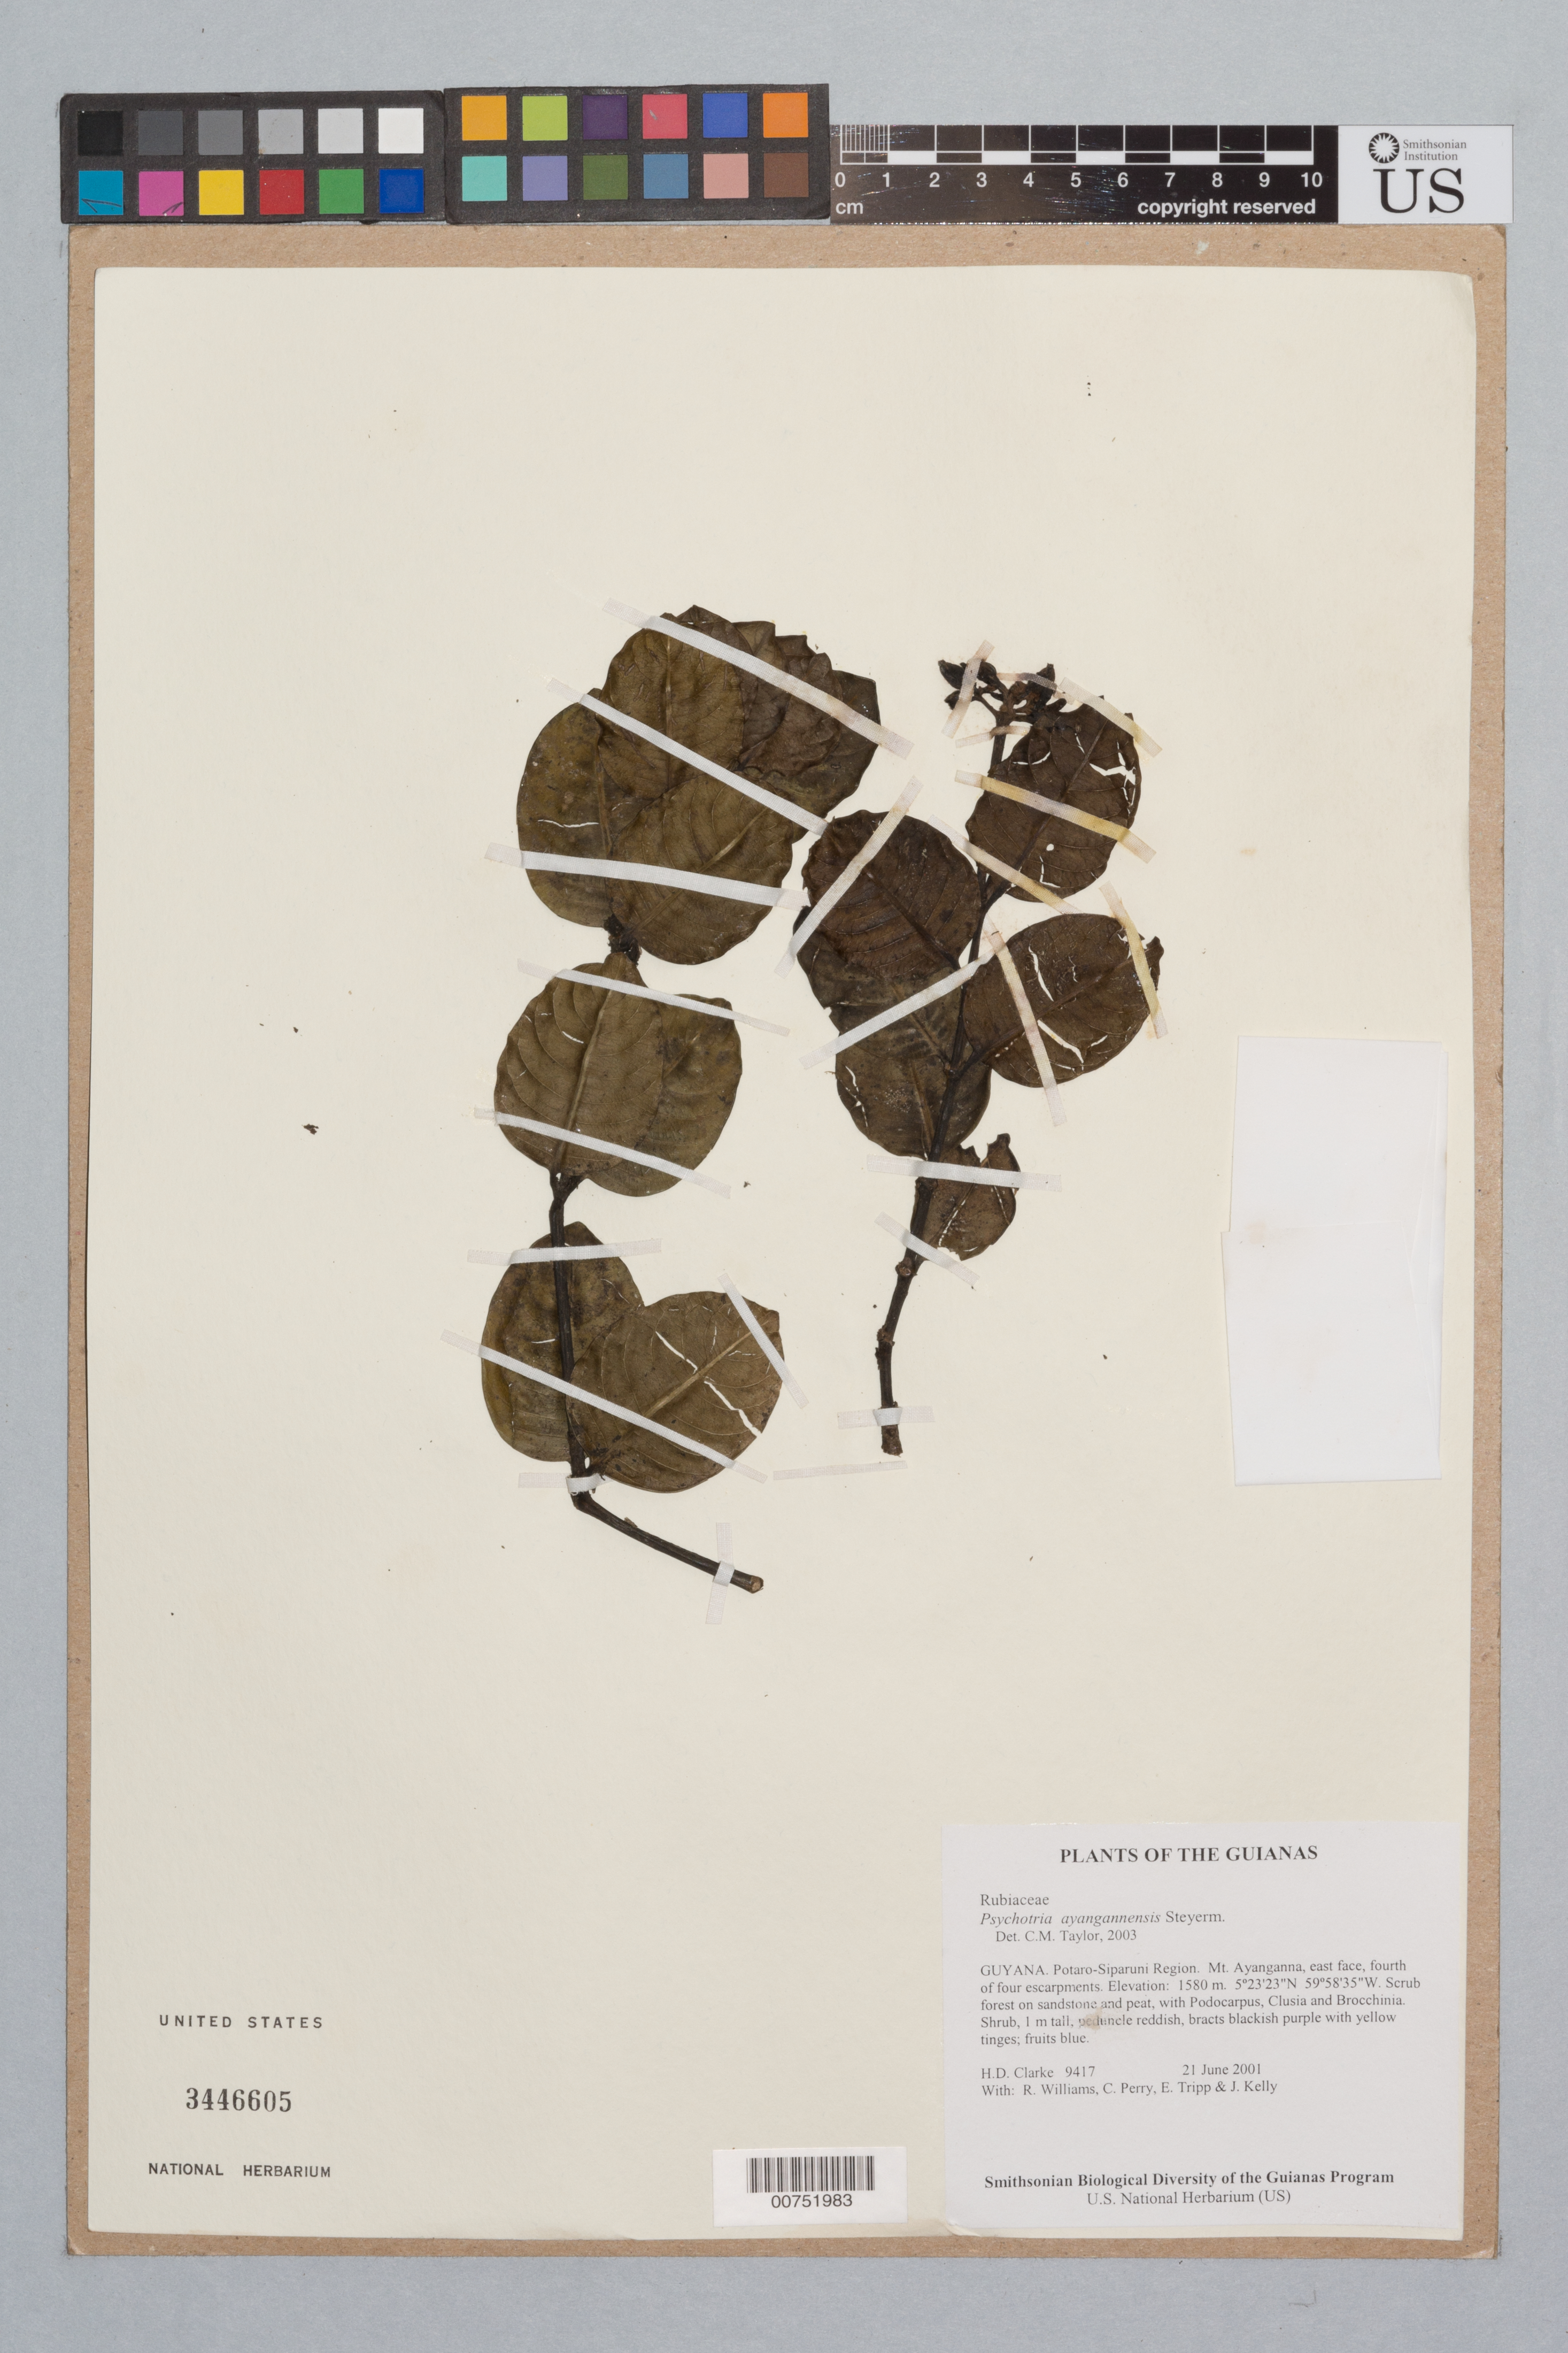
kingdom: Plantae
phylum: Tracheophyta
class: Magnoliopsida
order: Gentianales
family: Rubiaceae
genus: Palicourea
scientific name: Palicourea ayangannensis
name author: (Steyerm.) Delprete & J.H. Kirkbr.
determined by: Kirkbride, J. H., Jr.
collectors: H. D. Clarke, R. Williams, C. Perry, E. Tripp & J. Kelly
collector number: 9417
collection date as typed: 21 June 2001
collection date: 2001-06-21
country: Guyana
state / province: Potaro-Siparuni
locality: Mt. Ayanganna, east face, fourth of four escarpments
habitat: Scrub forest on sandstone and peat, with Podocarpus, Clusia and Brocchinia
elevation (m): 1580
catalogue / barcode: US 3446605